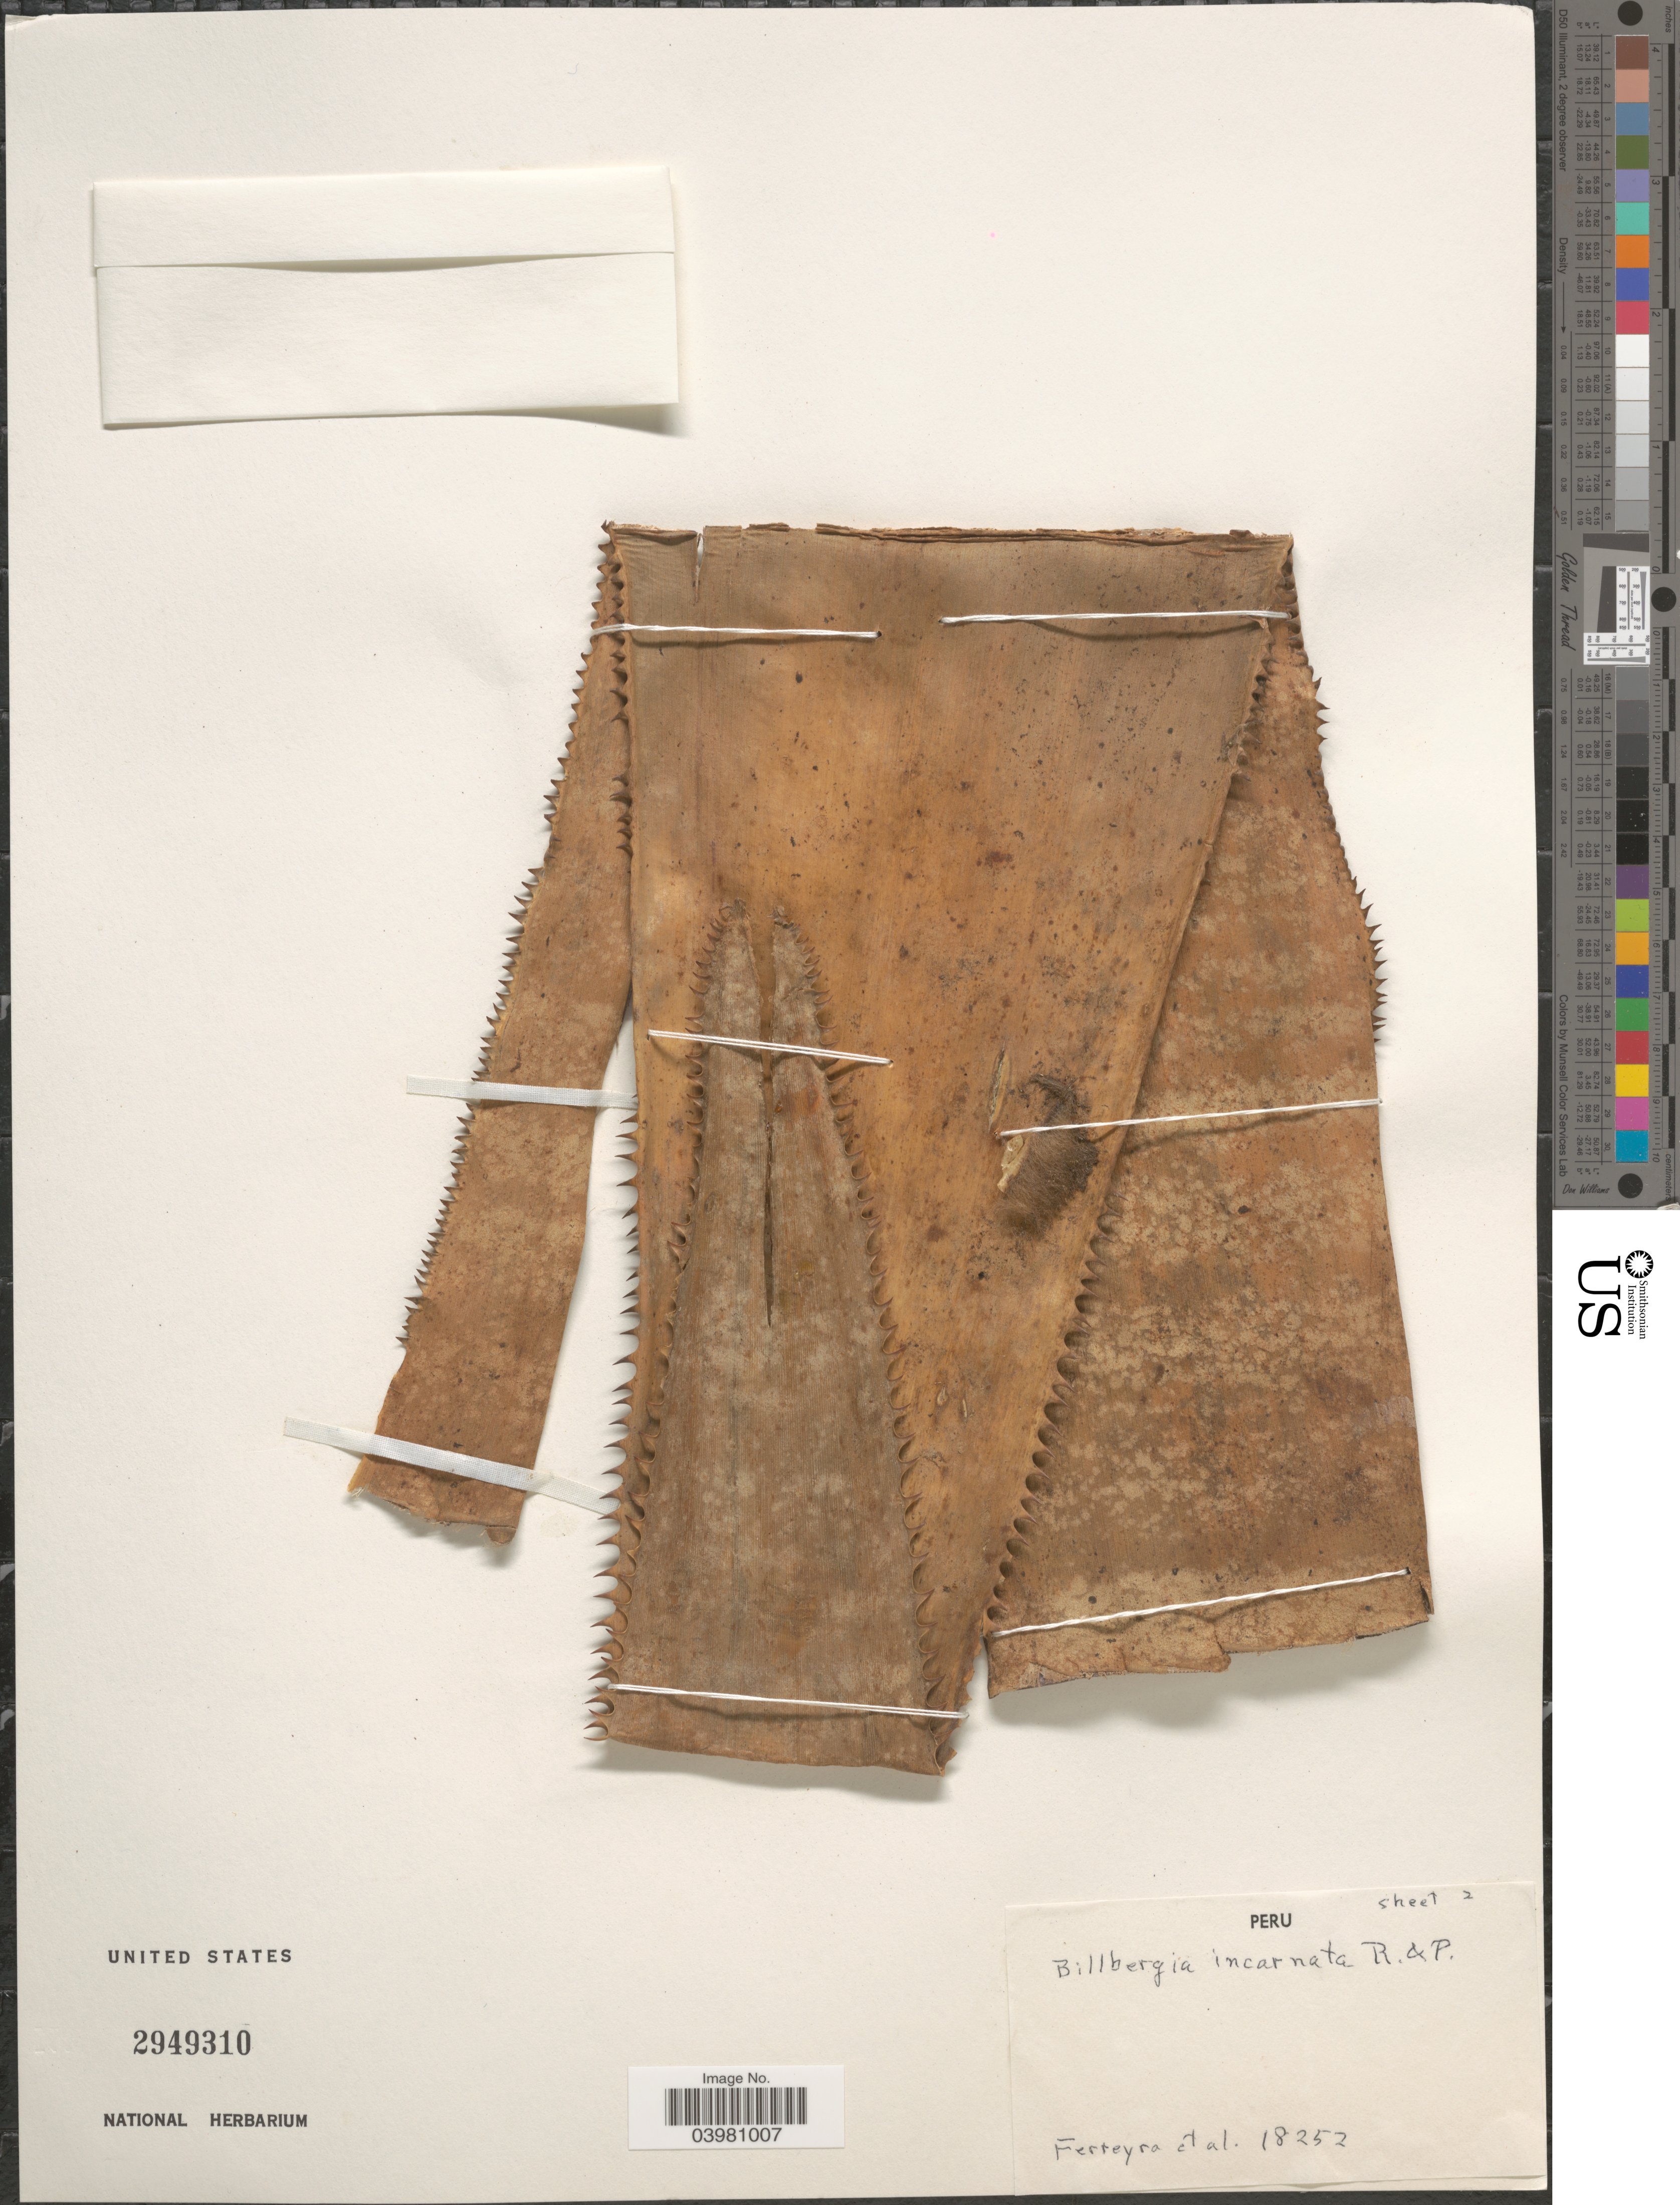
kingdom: Plantae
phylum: Tracheophyta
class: Liliopsida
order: Poales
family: Bromeliaceae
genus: Billbergia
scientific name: Billbergia incarnata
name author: (Ruiz & Pav.) Schult. & Schult. f.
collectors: Ferreyra & et al.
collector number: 18525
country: Peru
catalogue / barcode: US 2949310